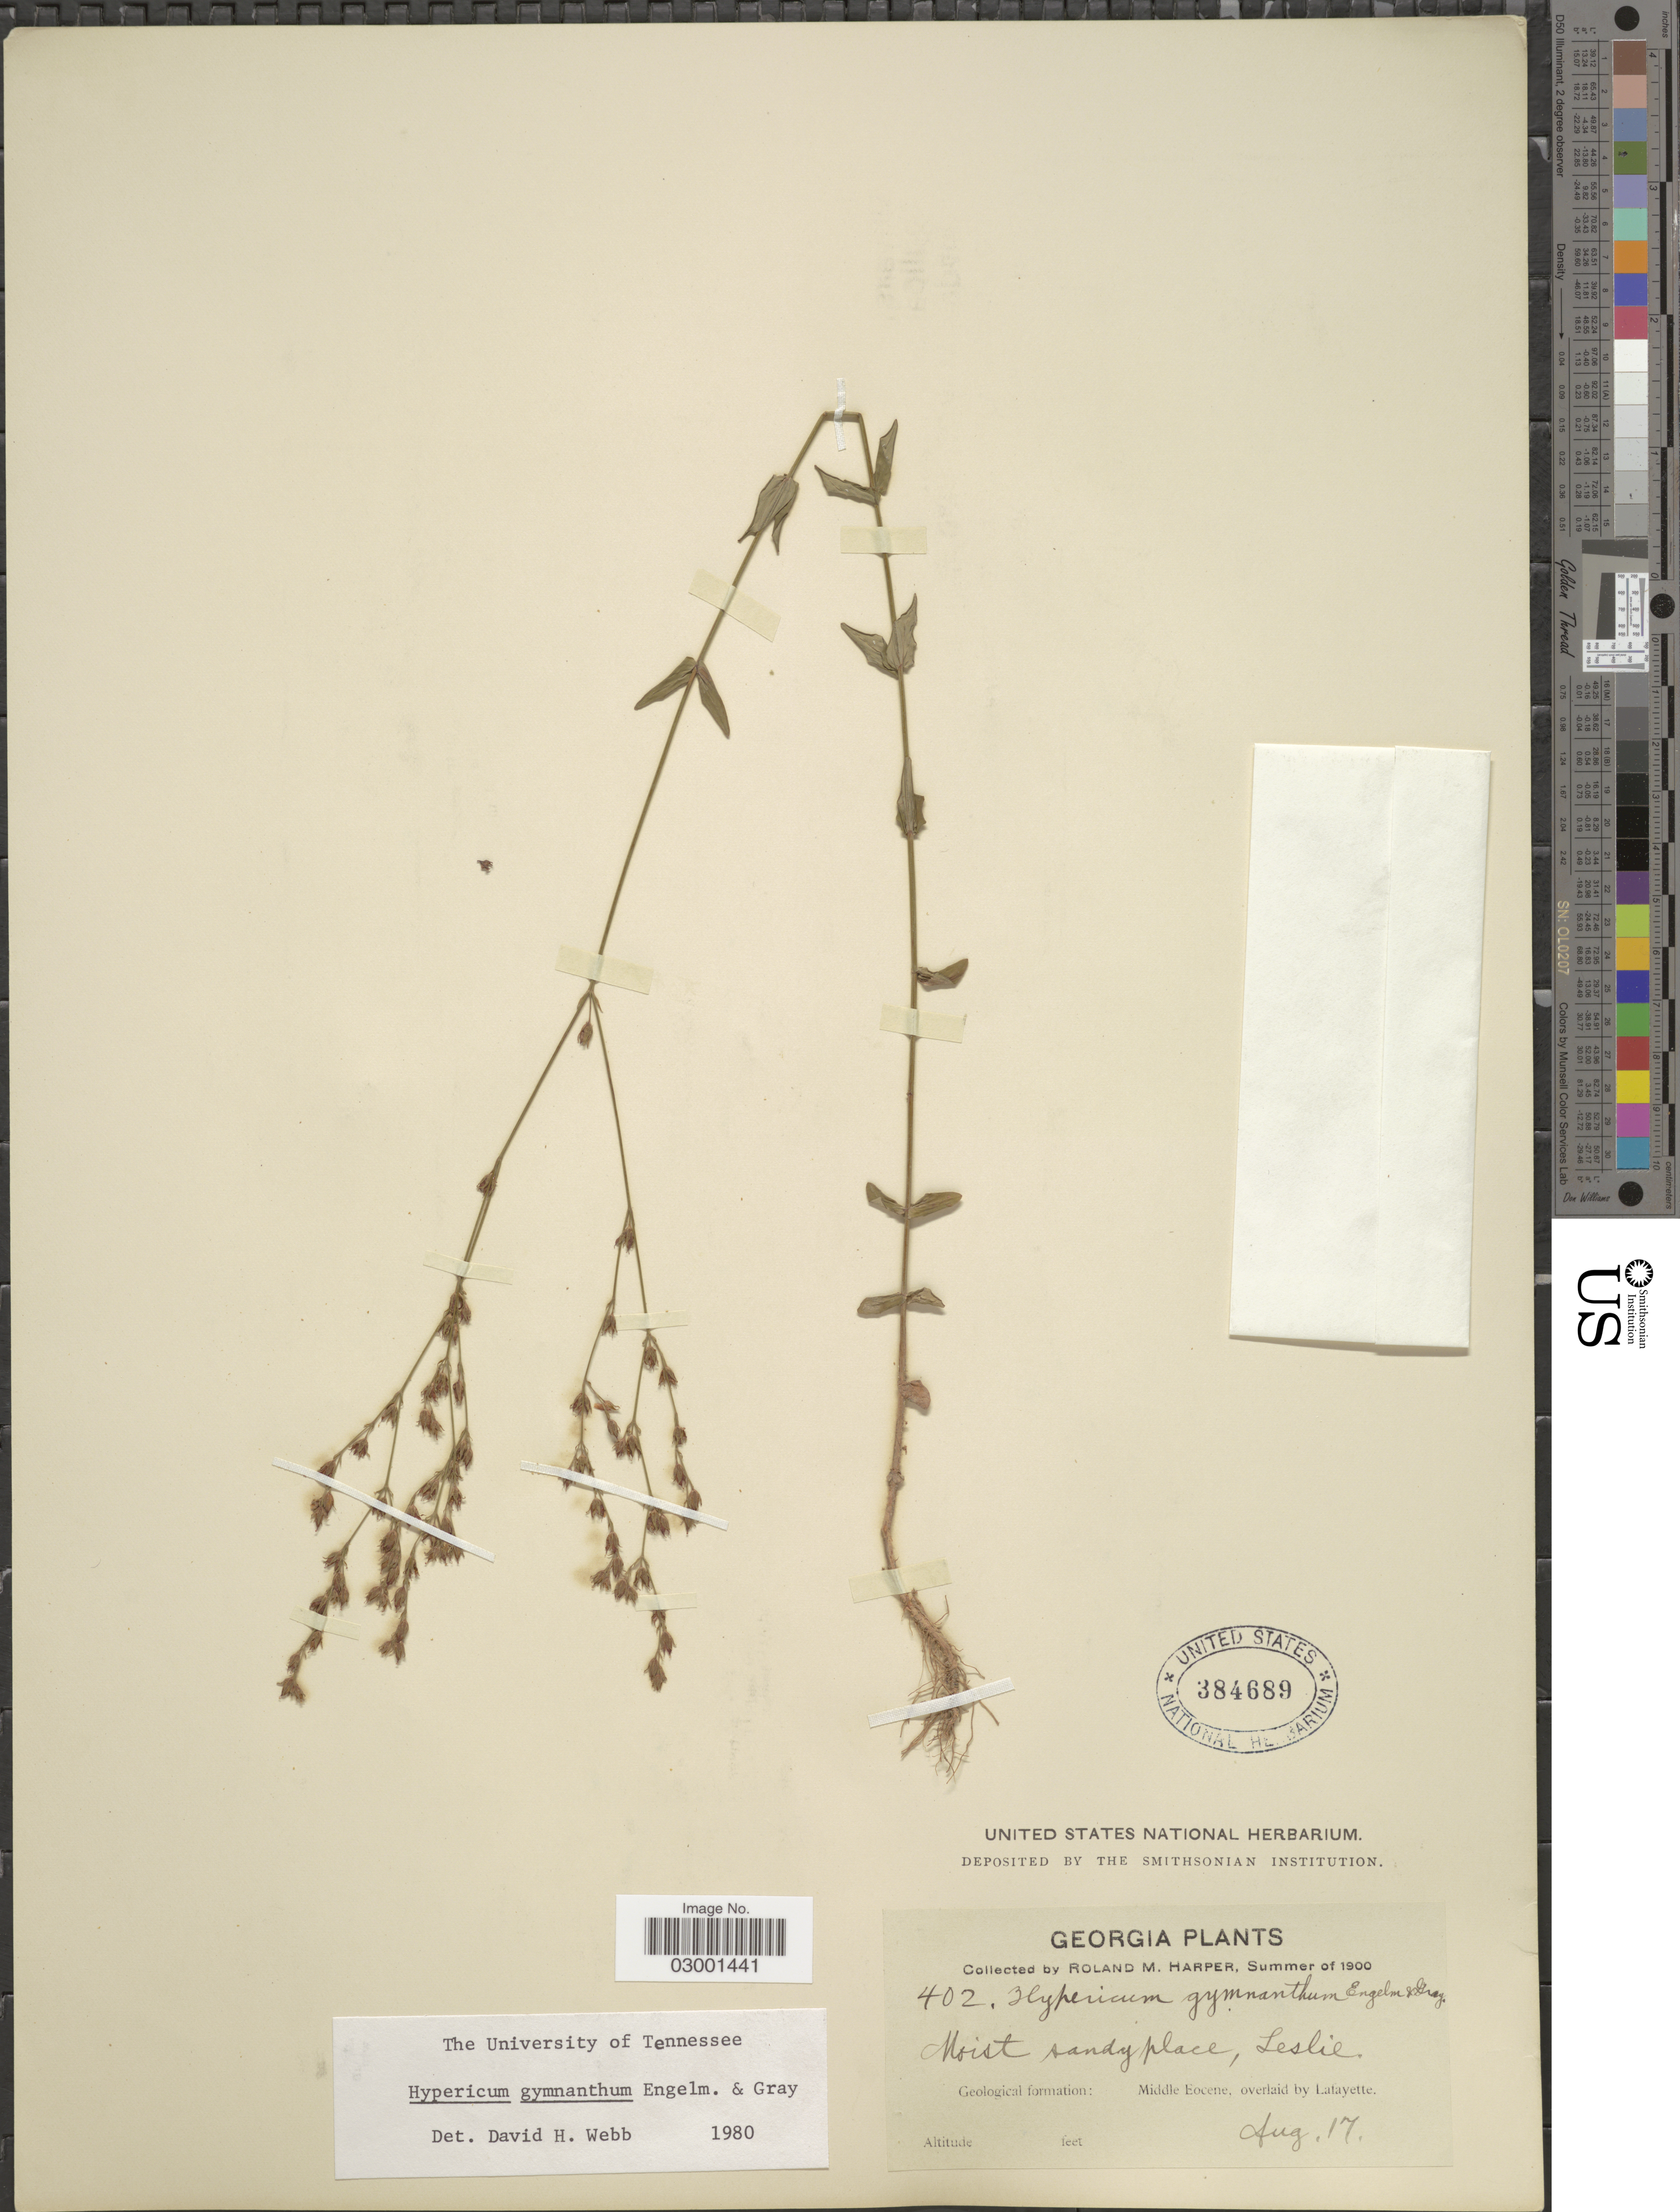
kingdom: Plantae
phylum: Tracheophyta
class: Magnoliopsida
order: Malpighiales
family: Hypericaceae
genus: Hypericum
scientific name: Hypericum gymnanthum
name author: Engelm. & A. Gray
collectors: R. M. Harper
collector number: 402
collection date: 1900-08-17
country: United States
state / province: Georgia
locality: Leslie. Geological formation: Middle Eocene, overlaid by Lafayette.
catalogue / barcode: US 384689